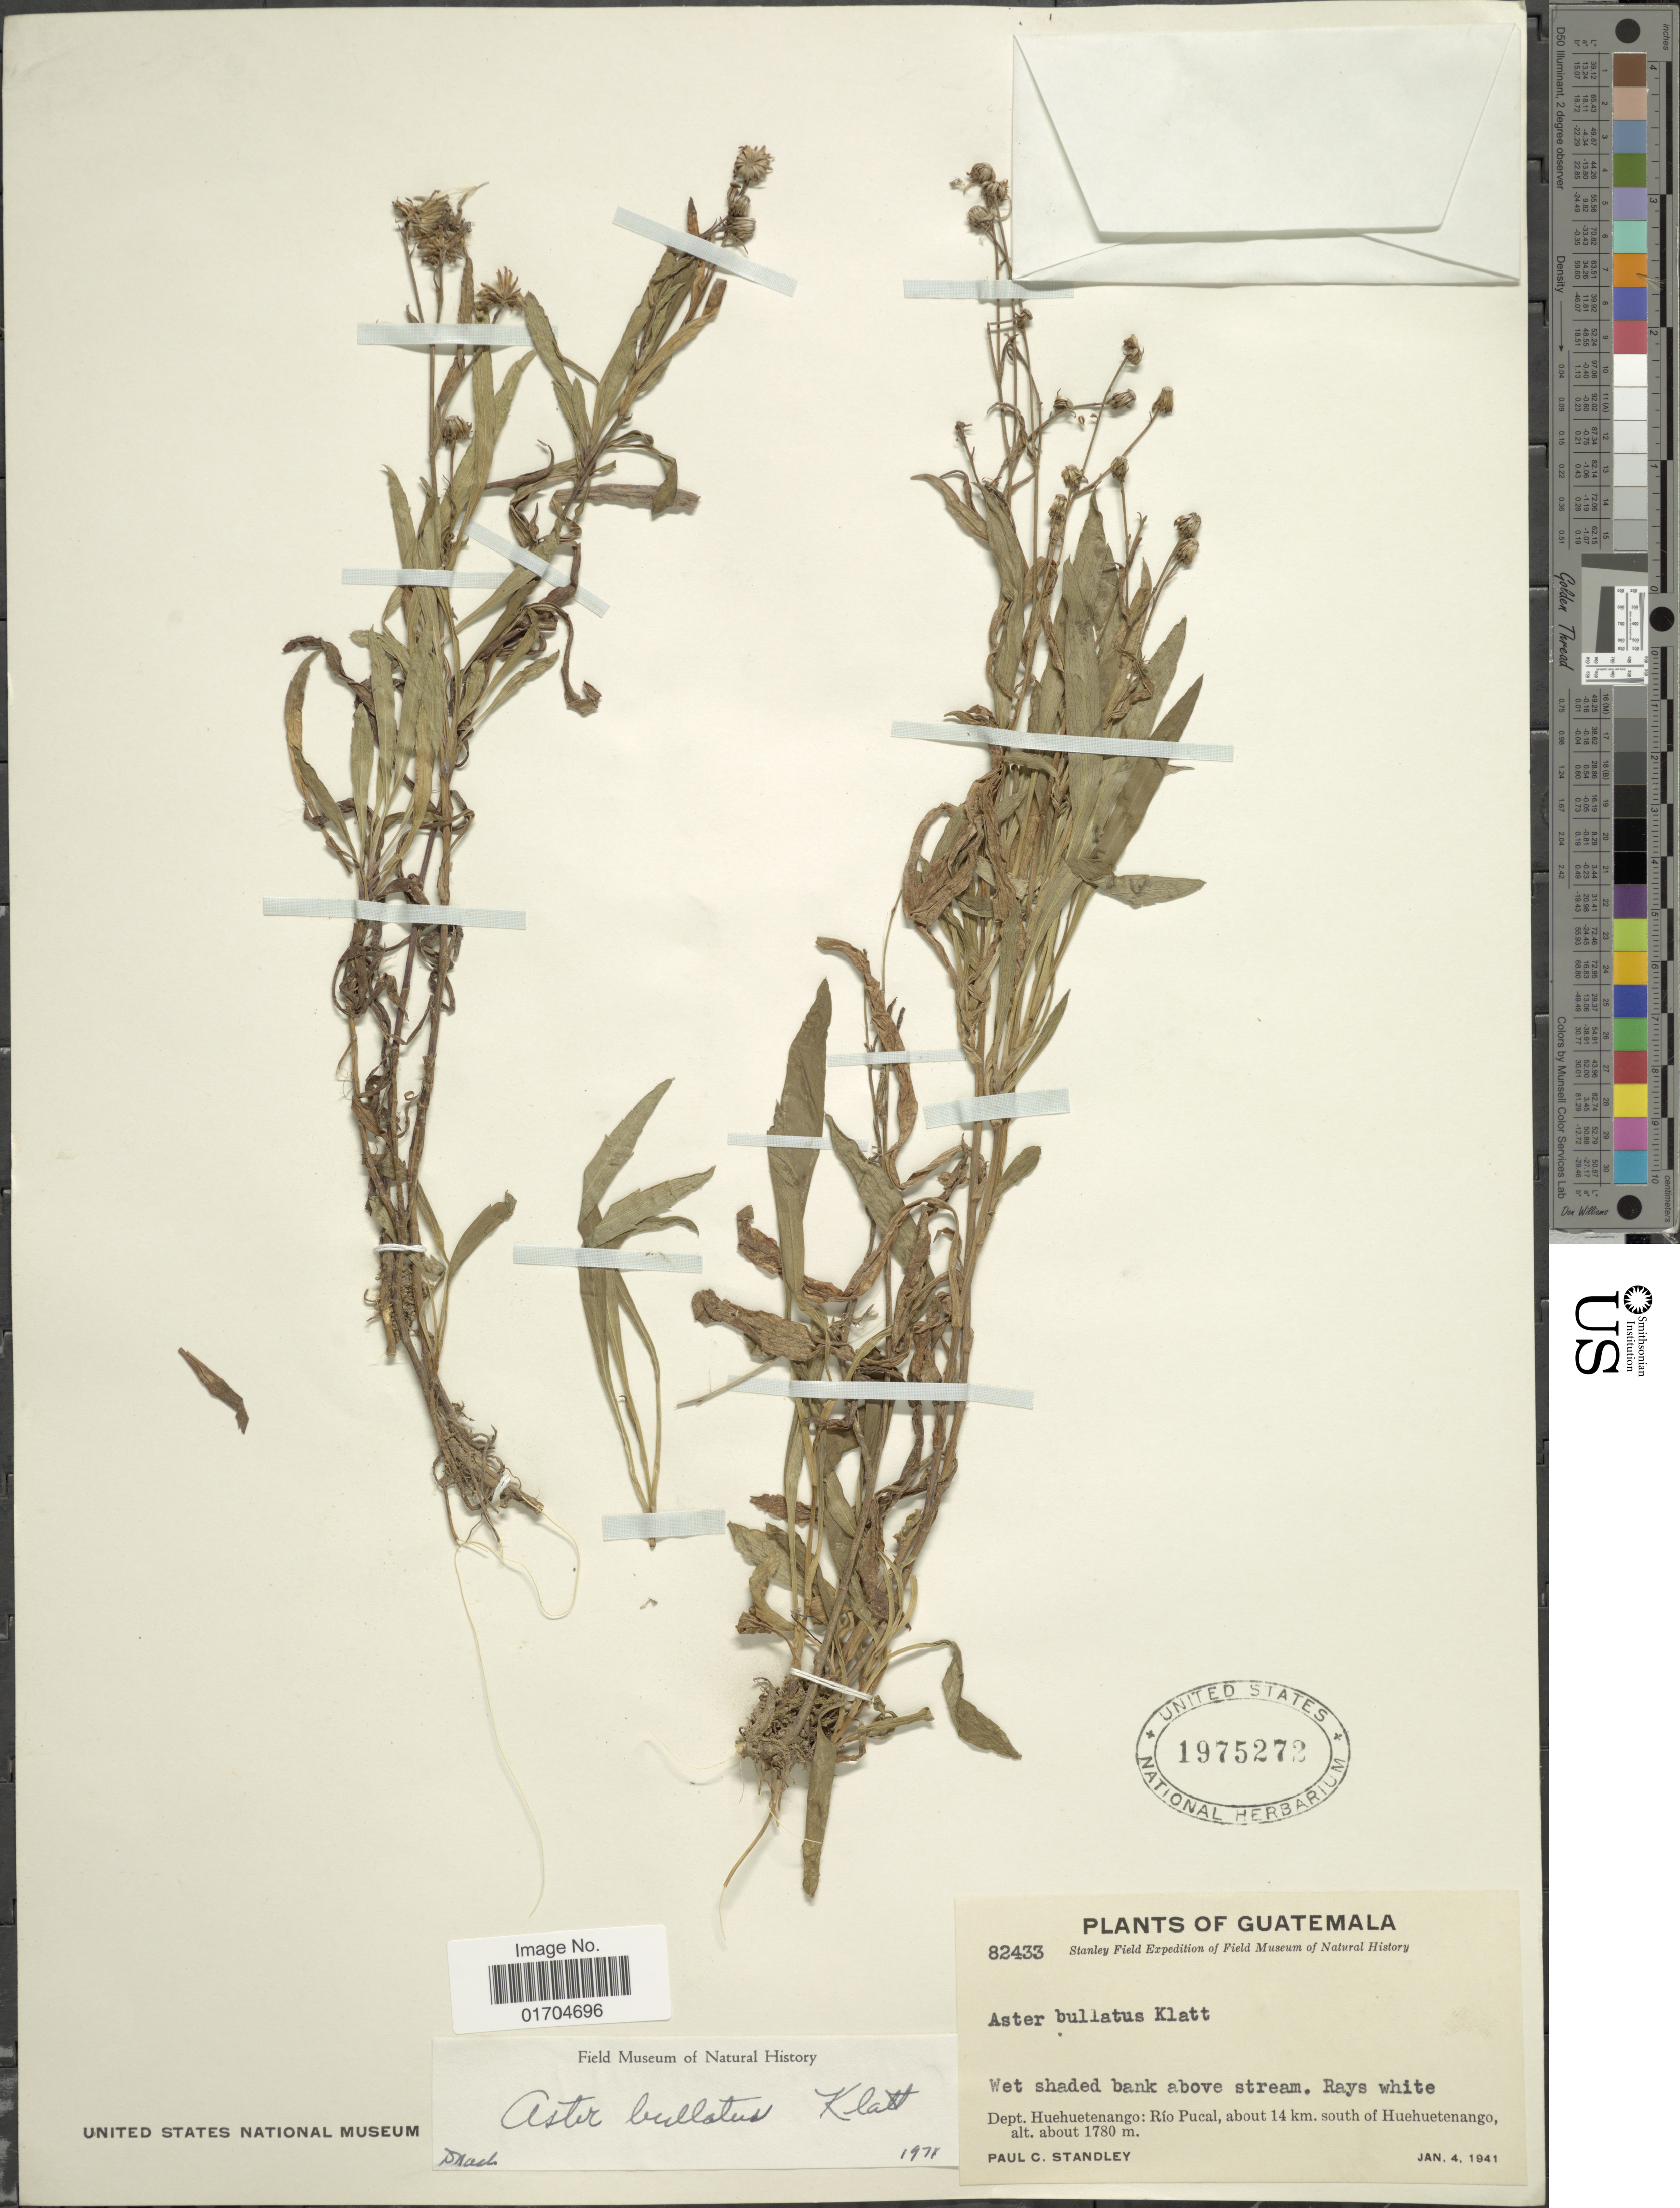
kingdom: Plantae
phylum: Tracheophyta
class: Magnoliopsida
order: Asterales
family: Asteraceae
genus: Symphyotrichum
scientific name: Symphyotrichum bullatum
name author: (Klatt) G.L. Nesom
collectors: P. C. Standley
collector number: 82433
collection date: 1941-01-04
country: Guatemala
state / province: Huehuetenango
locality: Dept. Huehuetenango: Rio Pucal, about 14 km. south of Huehuetenango.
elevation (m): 1780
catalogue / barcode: US 1975273